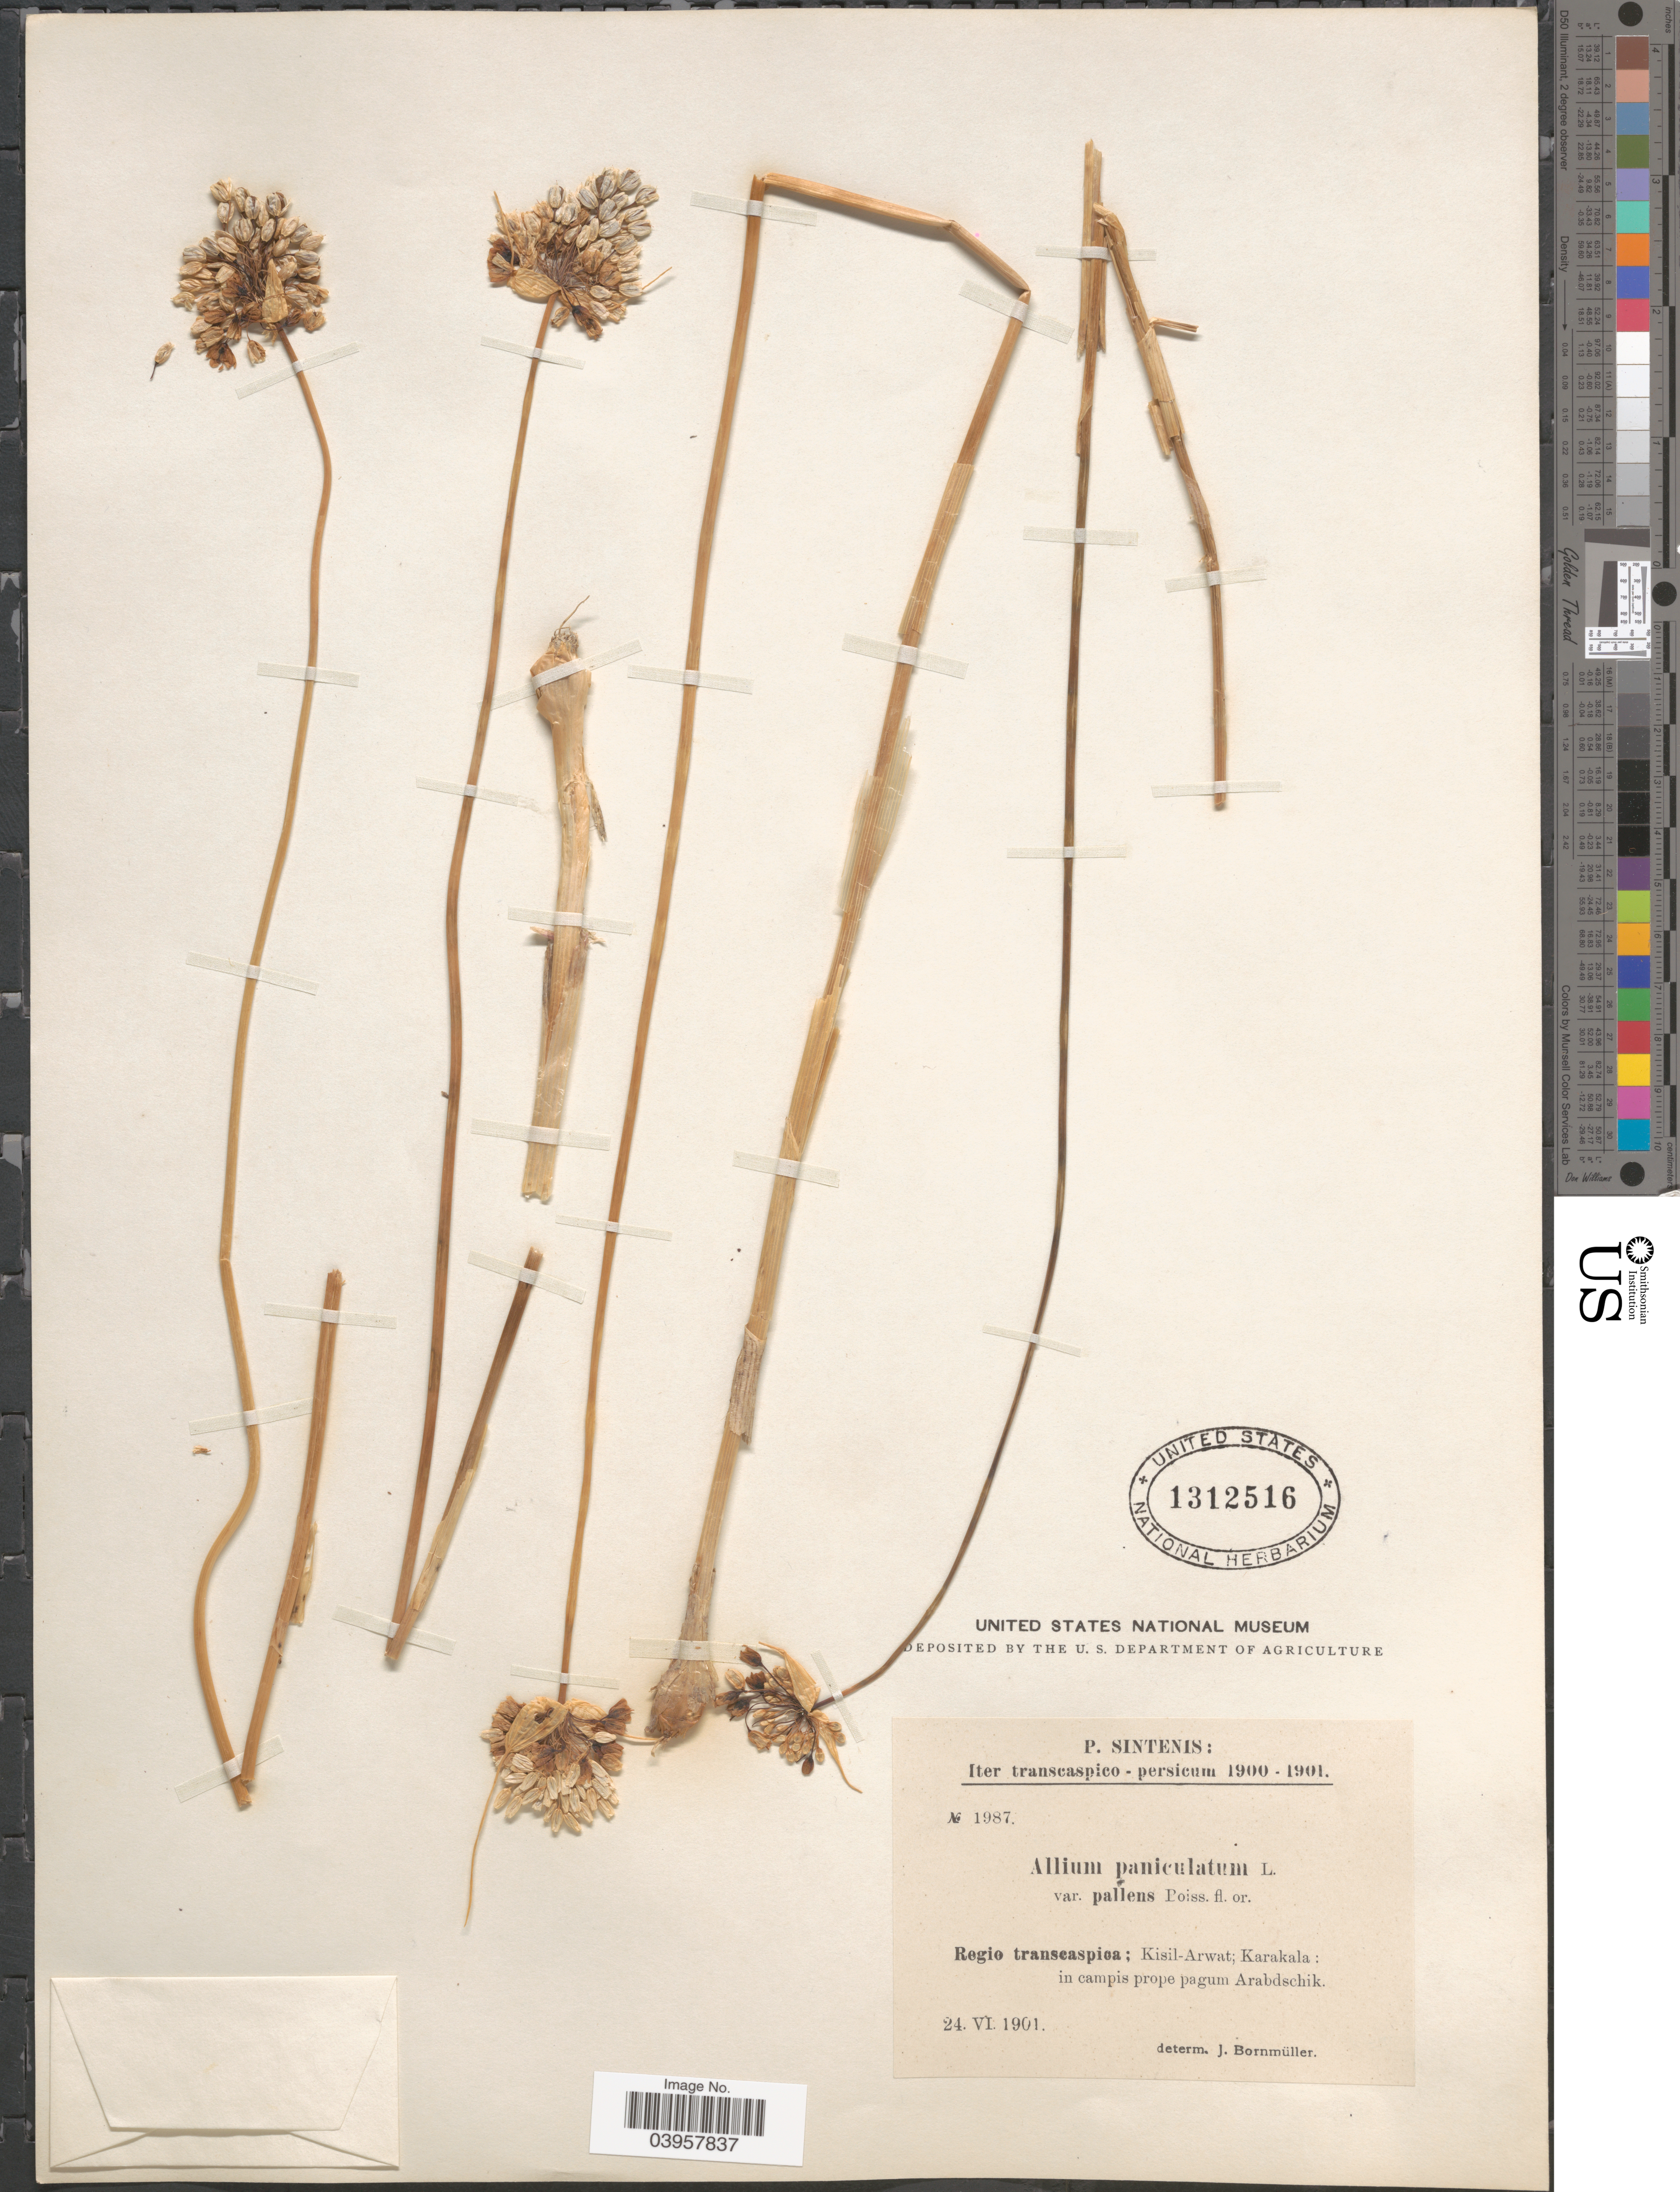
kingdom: Plantae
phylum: Tracheophyta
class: Liliopsida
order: Asparagales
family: Amaryllidaceae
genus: Allium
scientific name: Allium paniculatum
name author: L.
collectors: P. Sintenis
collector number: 1987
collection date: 1901-06-24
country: Turkmenistan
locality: Iter transcaspico - persicum. Regio transcaspica; Kisil-Arwat; Karakala: in campis prope pagum Arabdschik.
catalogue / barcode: US 1312516